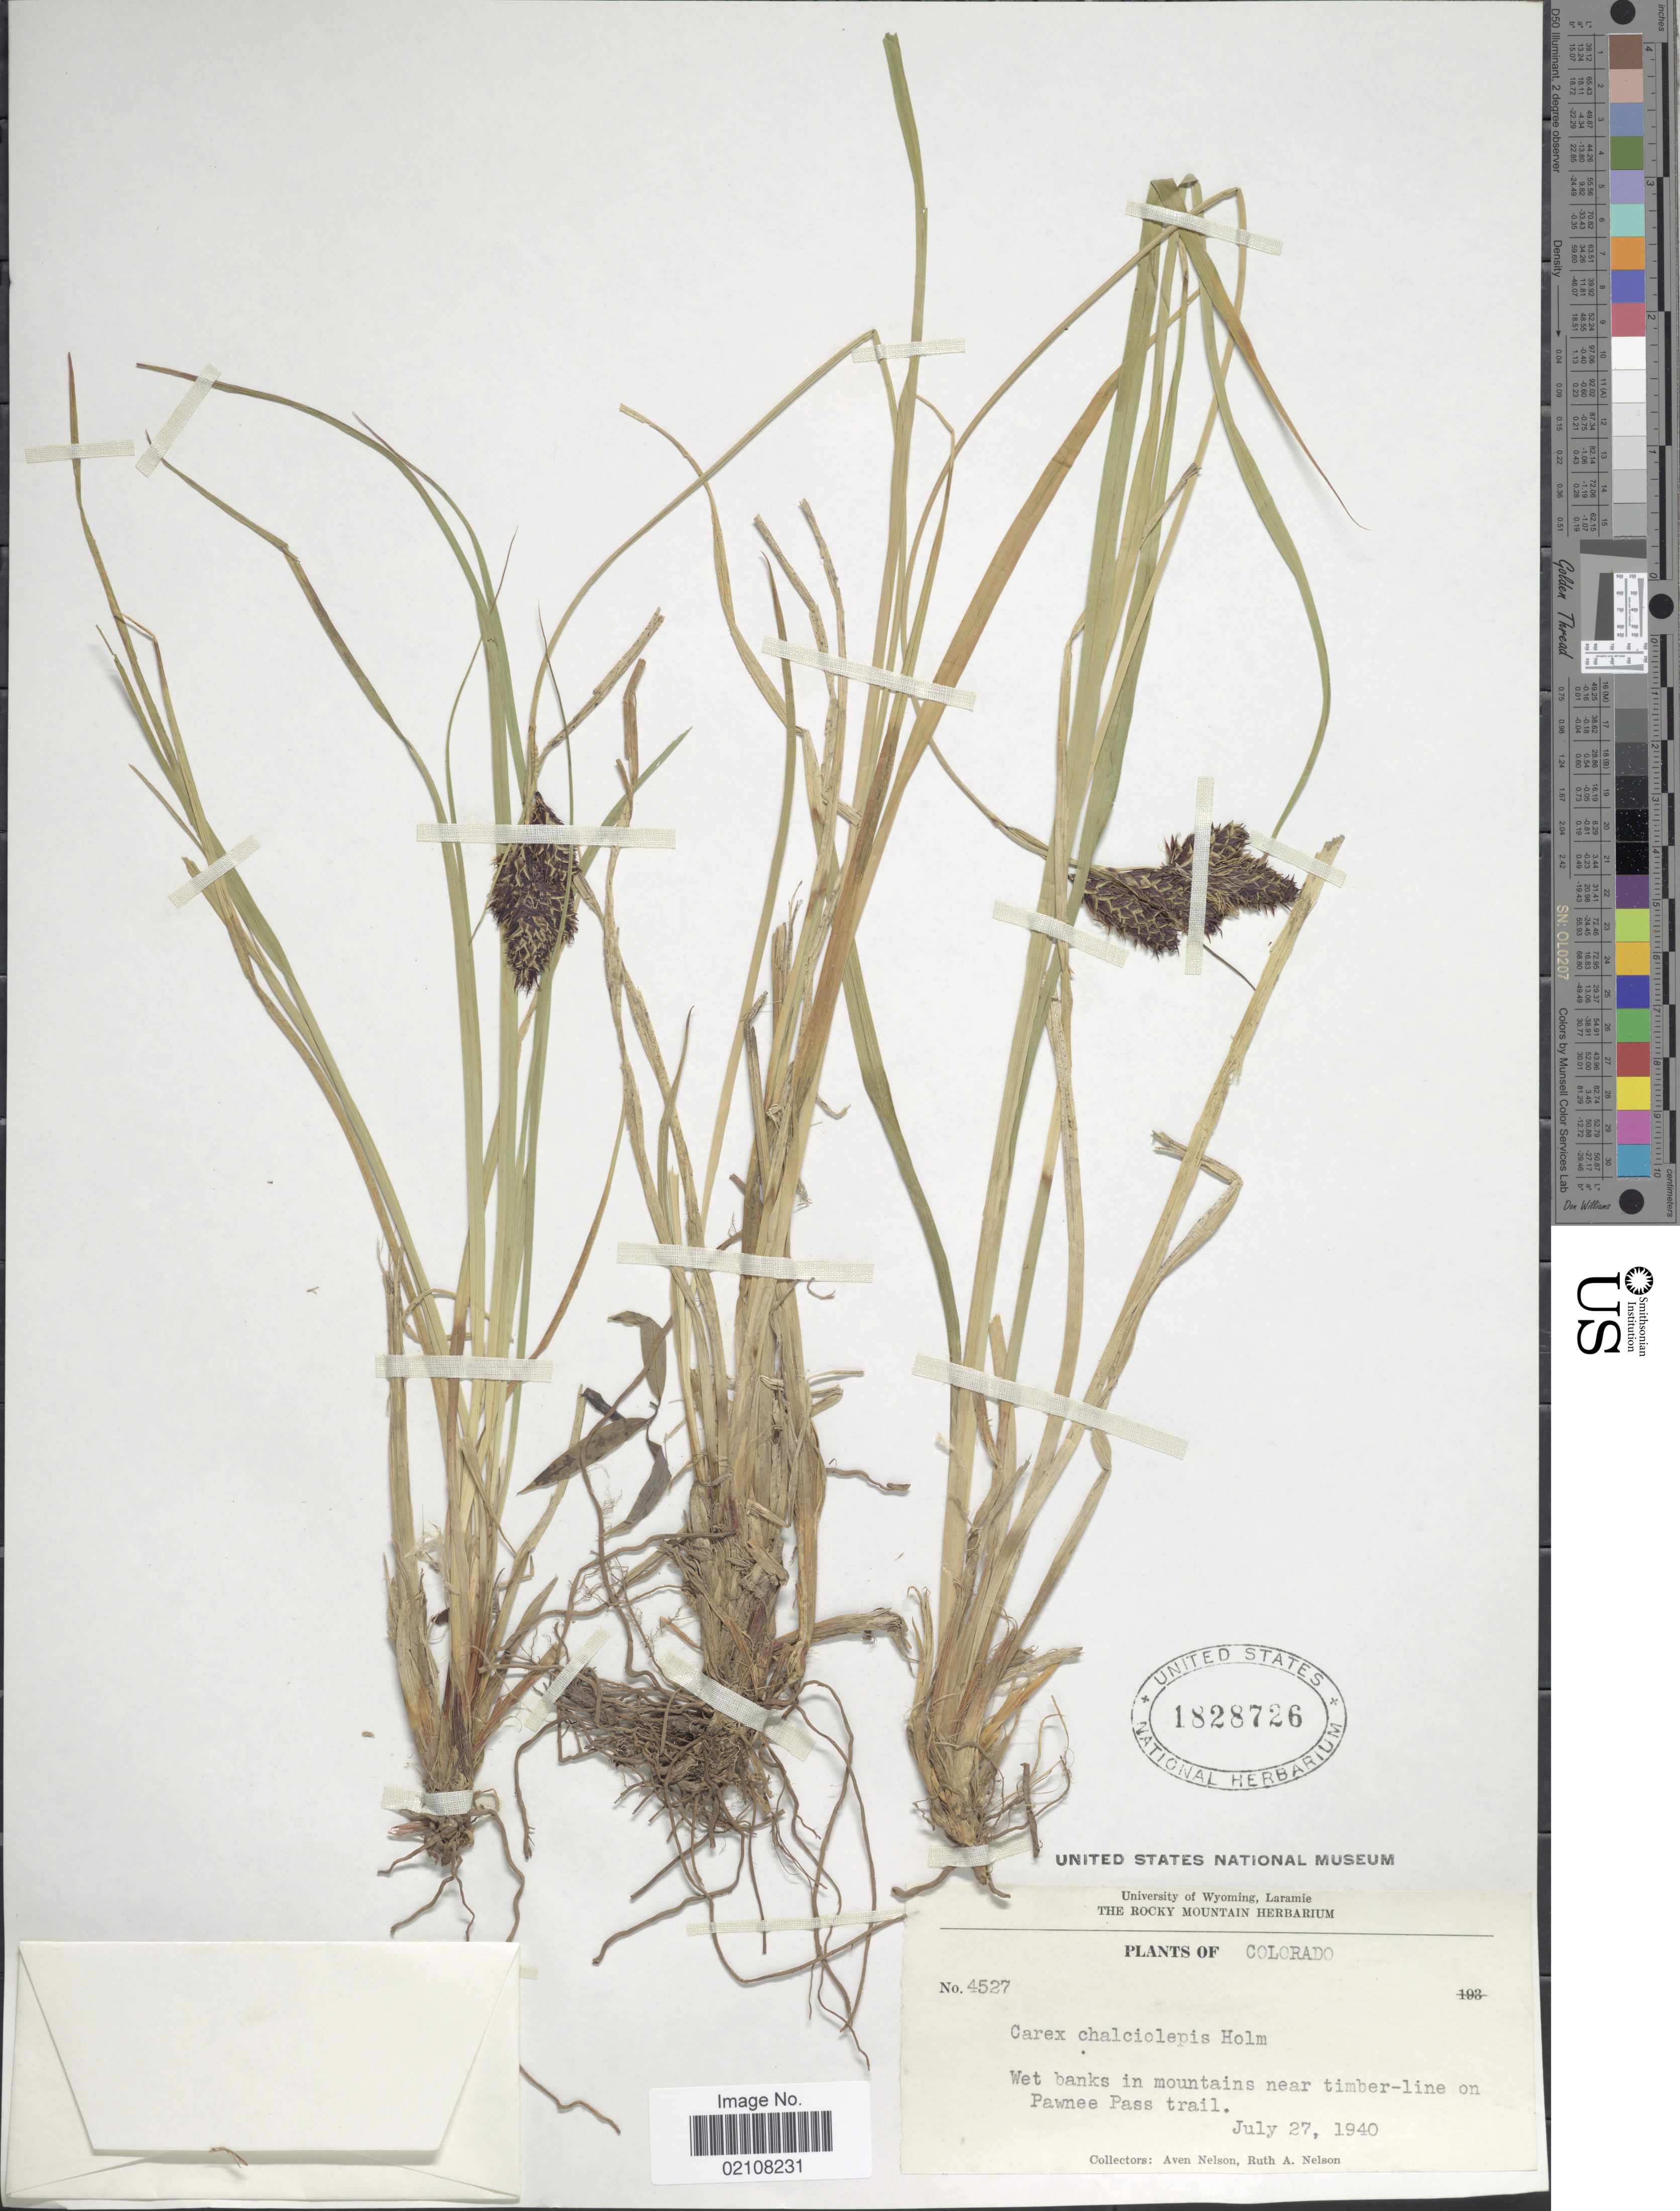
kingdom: Plantae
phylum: Tracheophyta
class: Liliopsida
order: Poales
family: Cyperaceae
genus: Carex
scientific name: Carex chalciolepis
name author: Holm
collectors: A. Nelson & R. A. Nelson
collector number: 4527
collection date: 1940-07-27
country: United States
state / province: Colorado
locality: Wet bansk in mountains near timber-line on Pawnee Pass Trail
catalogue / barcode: US 1828726